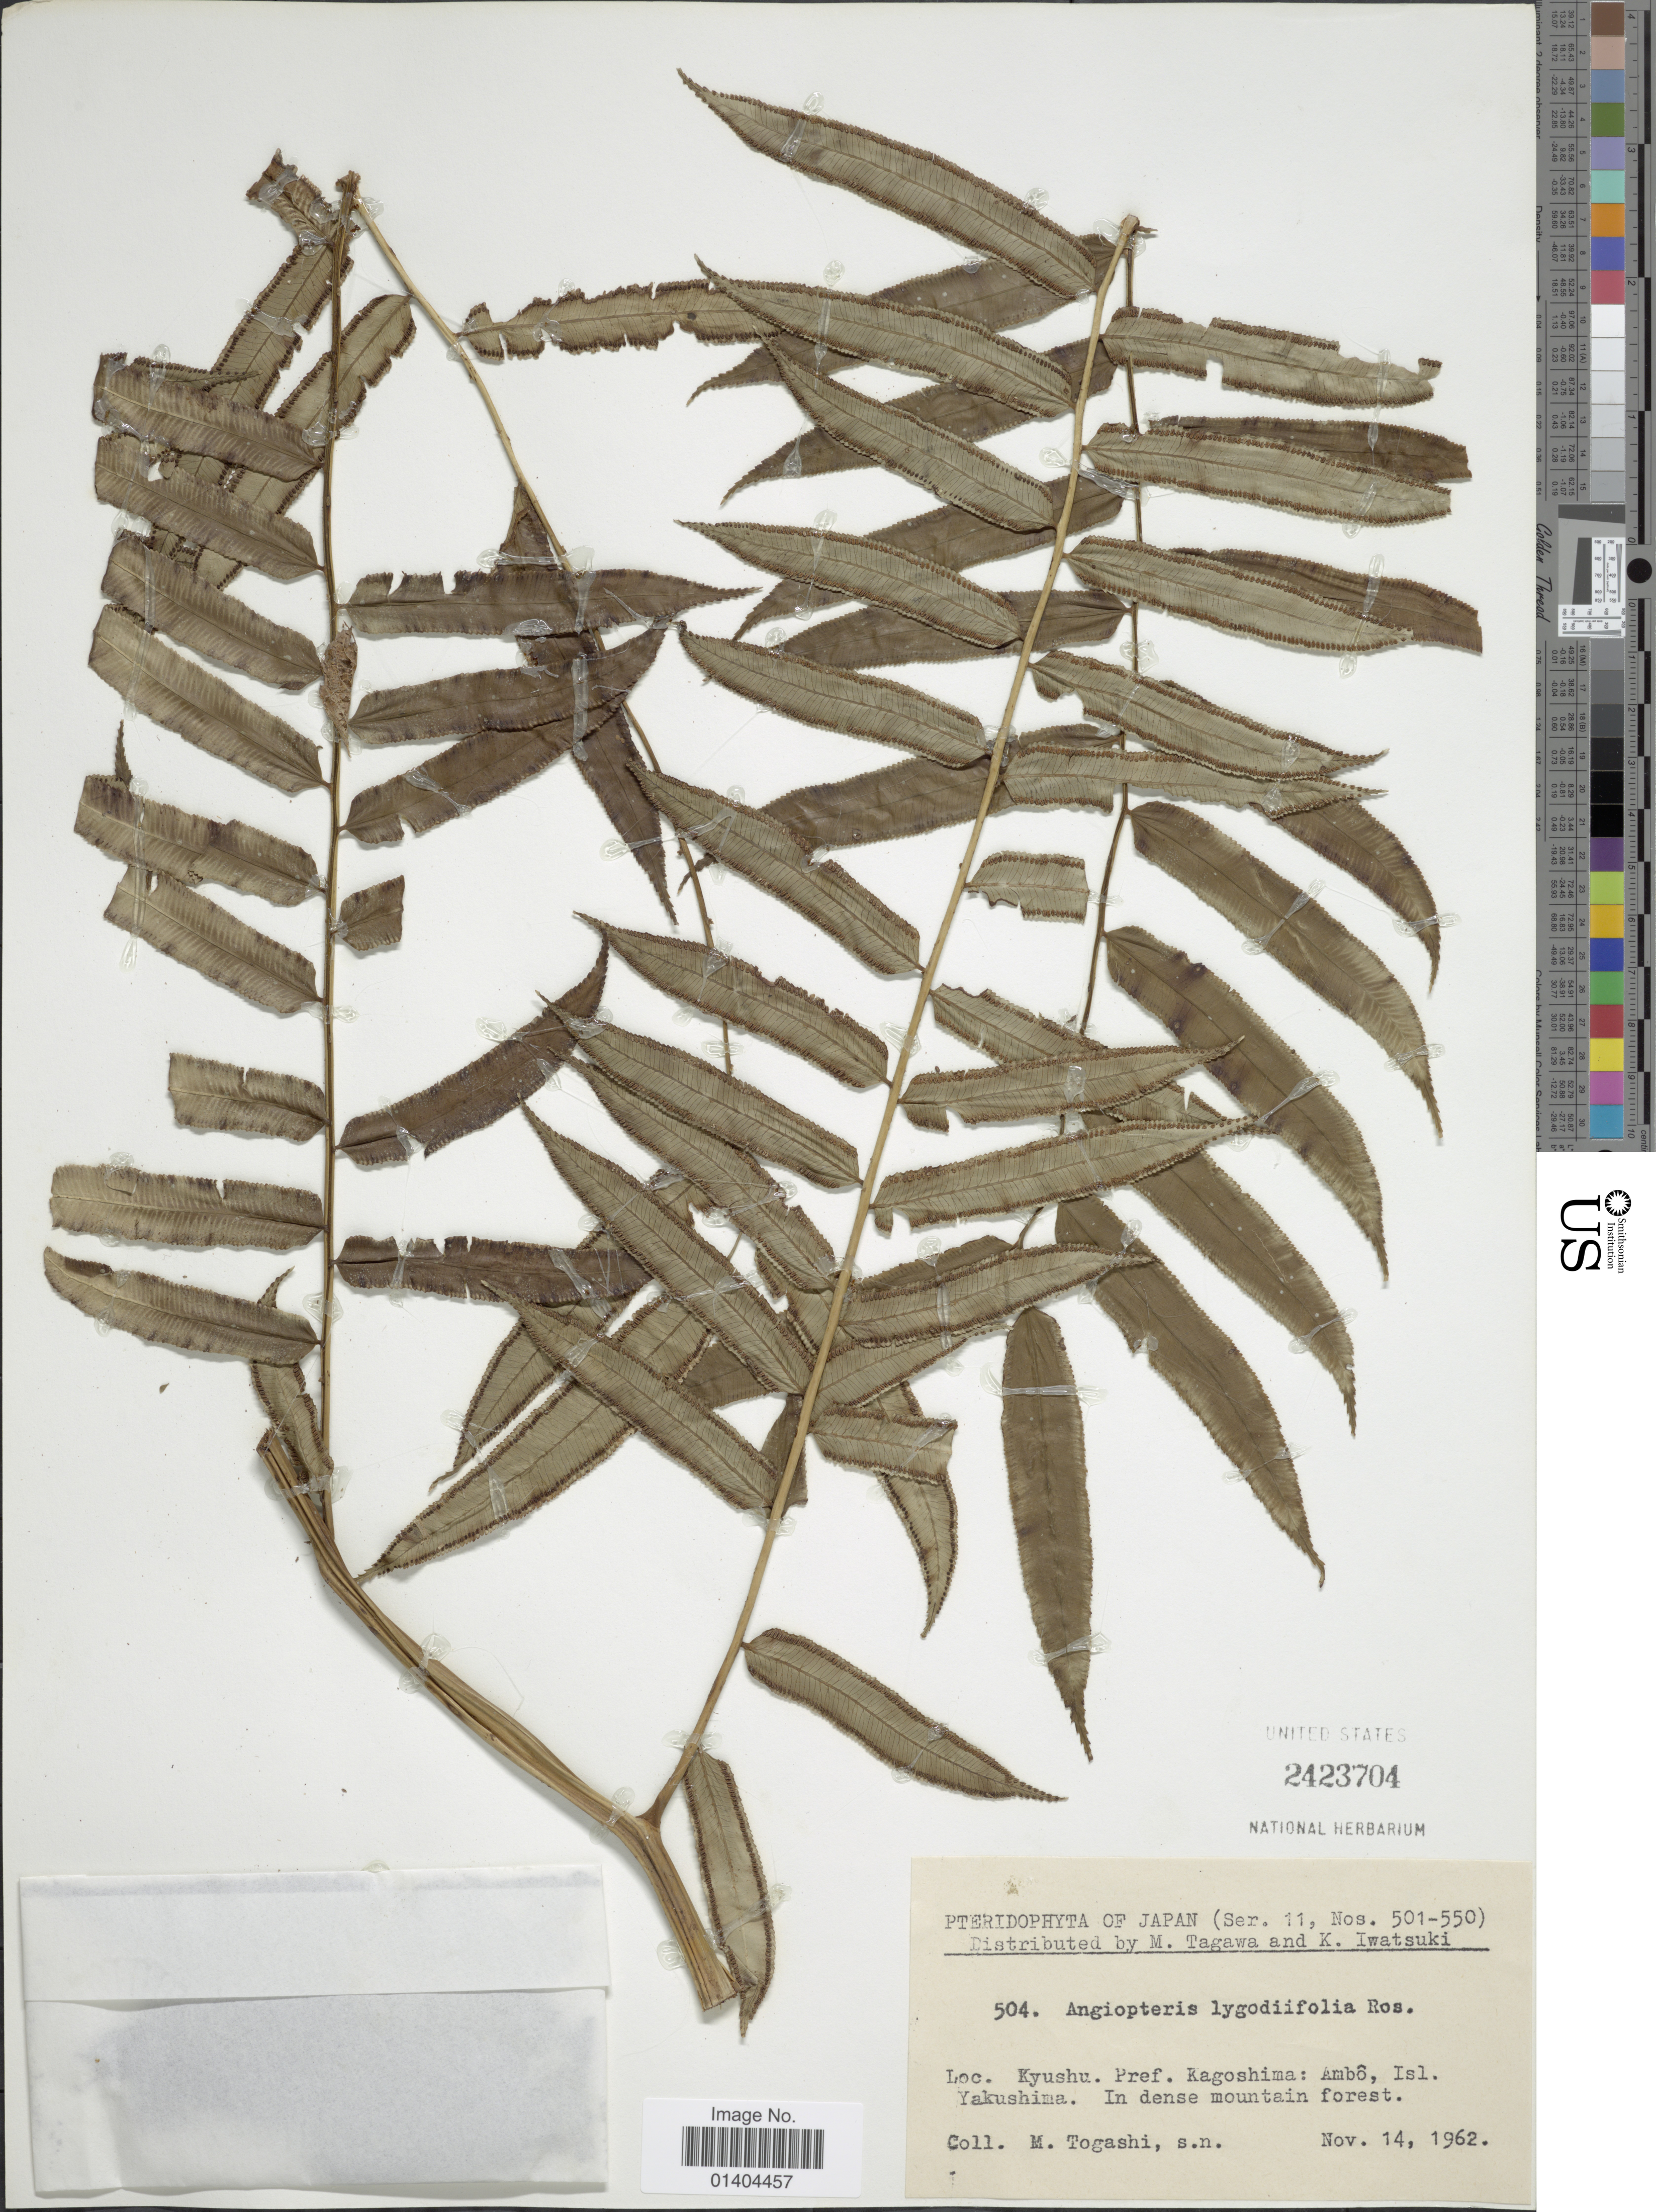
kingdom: Plantae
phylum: Tracheophyta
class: Polypodiopsida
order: Marattiales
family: Marattiaceae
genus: Angiopteris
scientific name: Angiopteris lygodiifolia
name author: Rosenst.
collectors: M. Togashi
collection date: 1962-11-14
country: Japan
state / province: Kagosima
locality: Kyushu: Ambo , Isl. Yakushima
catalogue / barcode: US 2423704